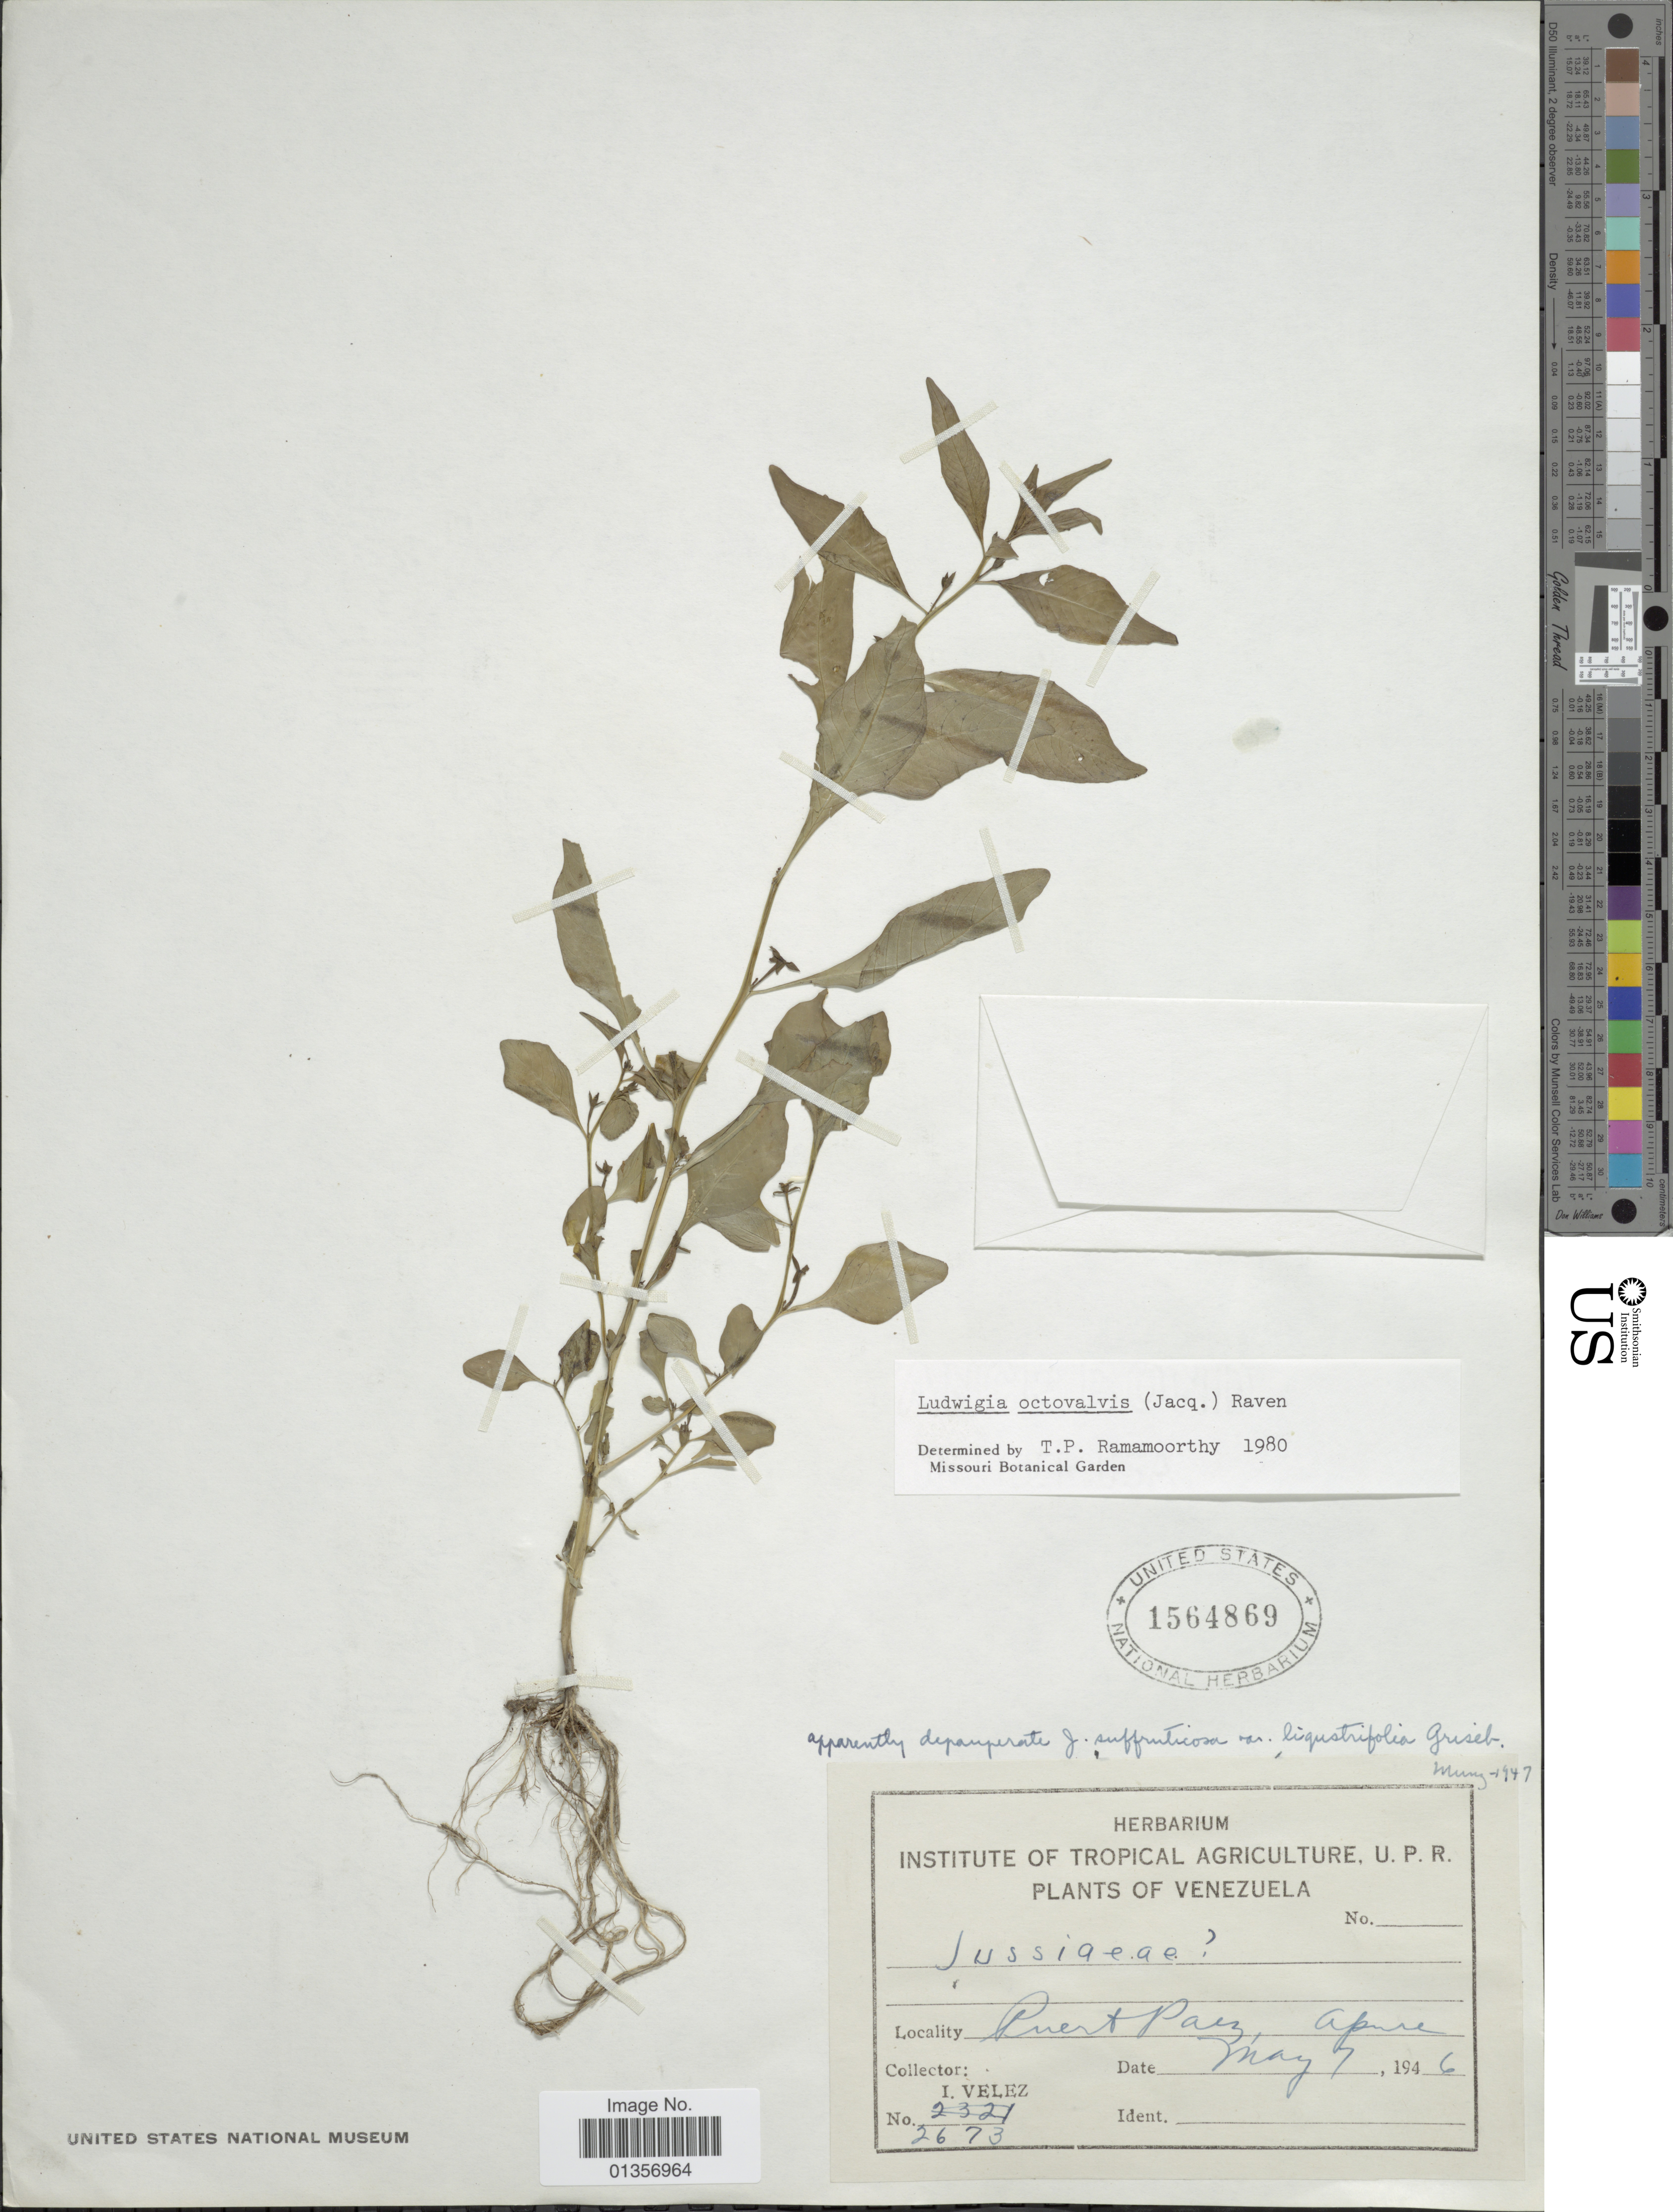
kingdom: Plantae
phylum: Tracheophyta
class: Magnoliopsida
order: Myrtales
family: Onagraceae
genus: Ludwigia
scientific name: Ludwigia octovalvis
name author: (Jacq.) P.H. Raven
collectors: I. Velez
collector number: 2673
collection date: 1946-05-07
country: Venezuela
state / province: Apure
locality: Puerto Páez.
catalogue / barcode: US 1564869